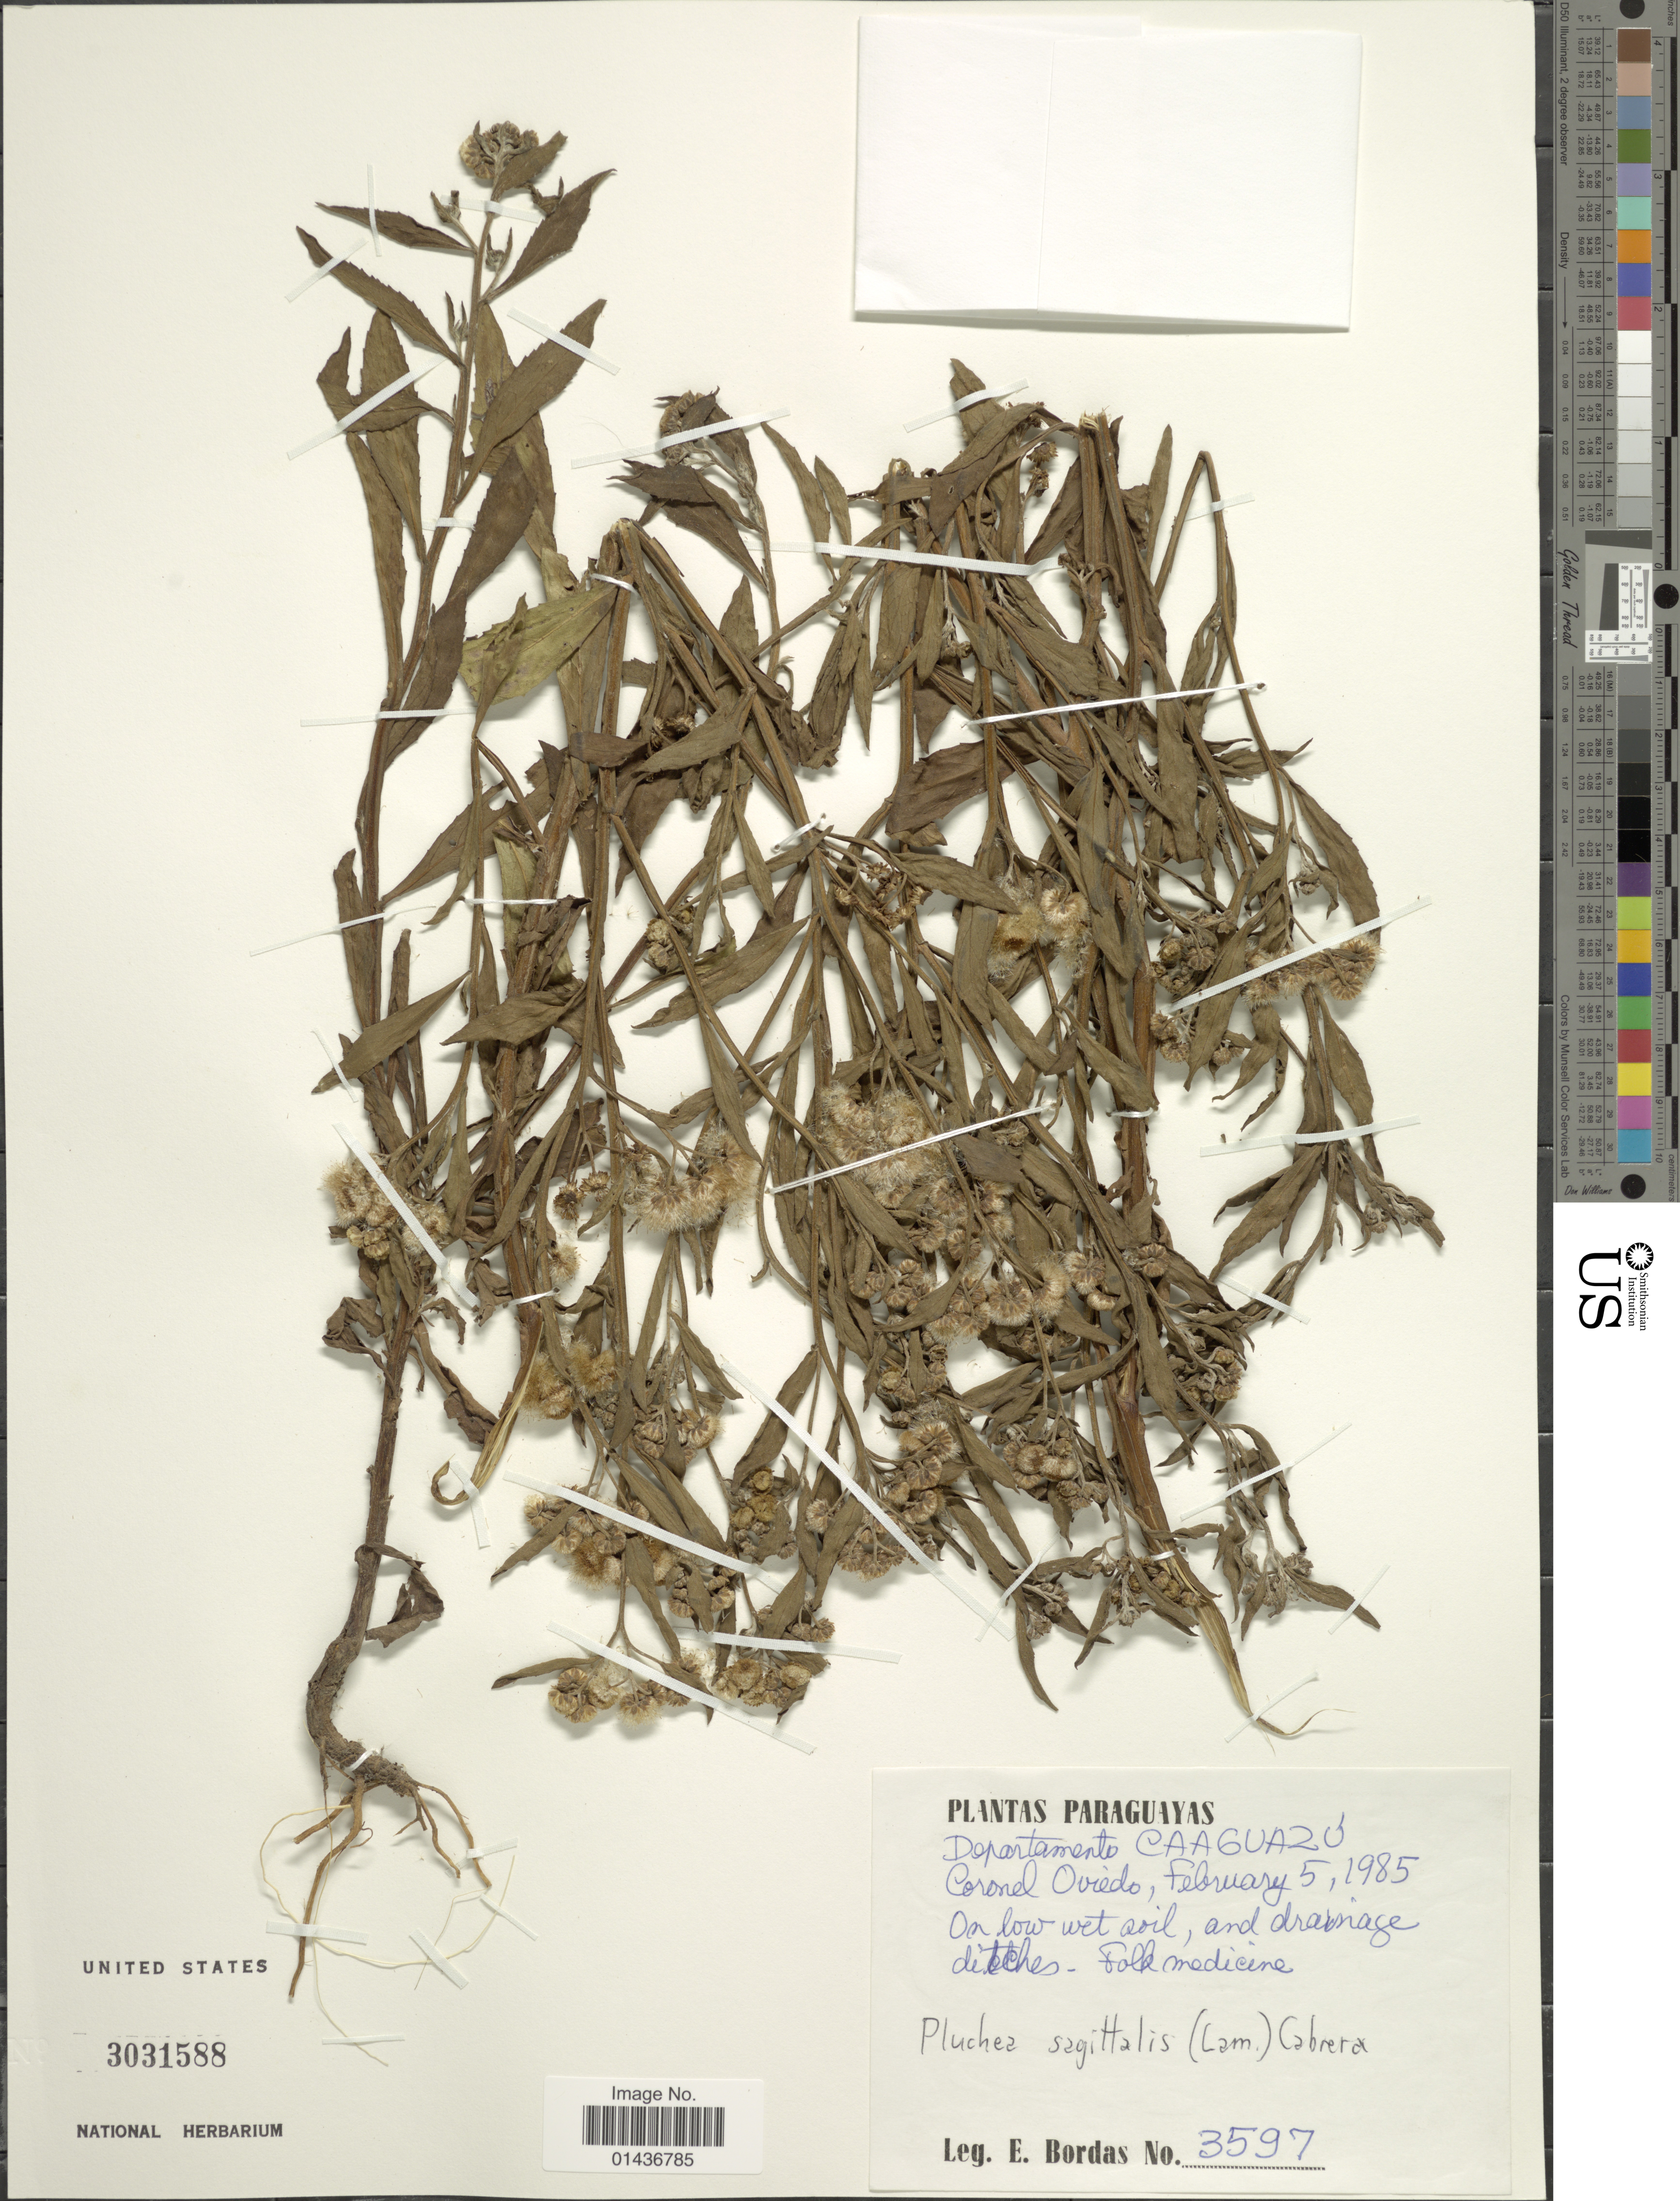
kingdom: Plantae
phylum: Tracheophyta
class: Magnoliopsida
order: Asterales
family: Asteraceae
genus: Pluchea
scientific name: Pluchea sagittalis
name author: (Lam.) Cabrera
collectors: E. Bordas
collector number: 3597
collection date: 1985-02-05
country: Paraguay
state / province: Caaguazu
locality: Departamento Caaguazu, Coronel Oviedo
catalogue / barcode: US 3031588